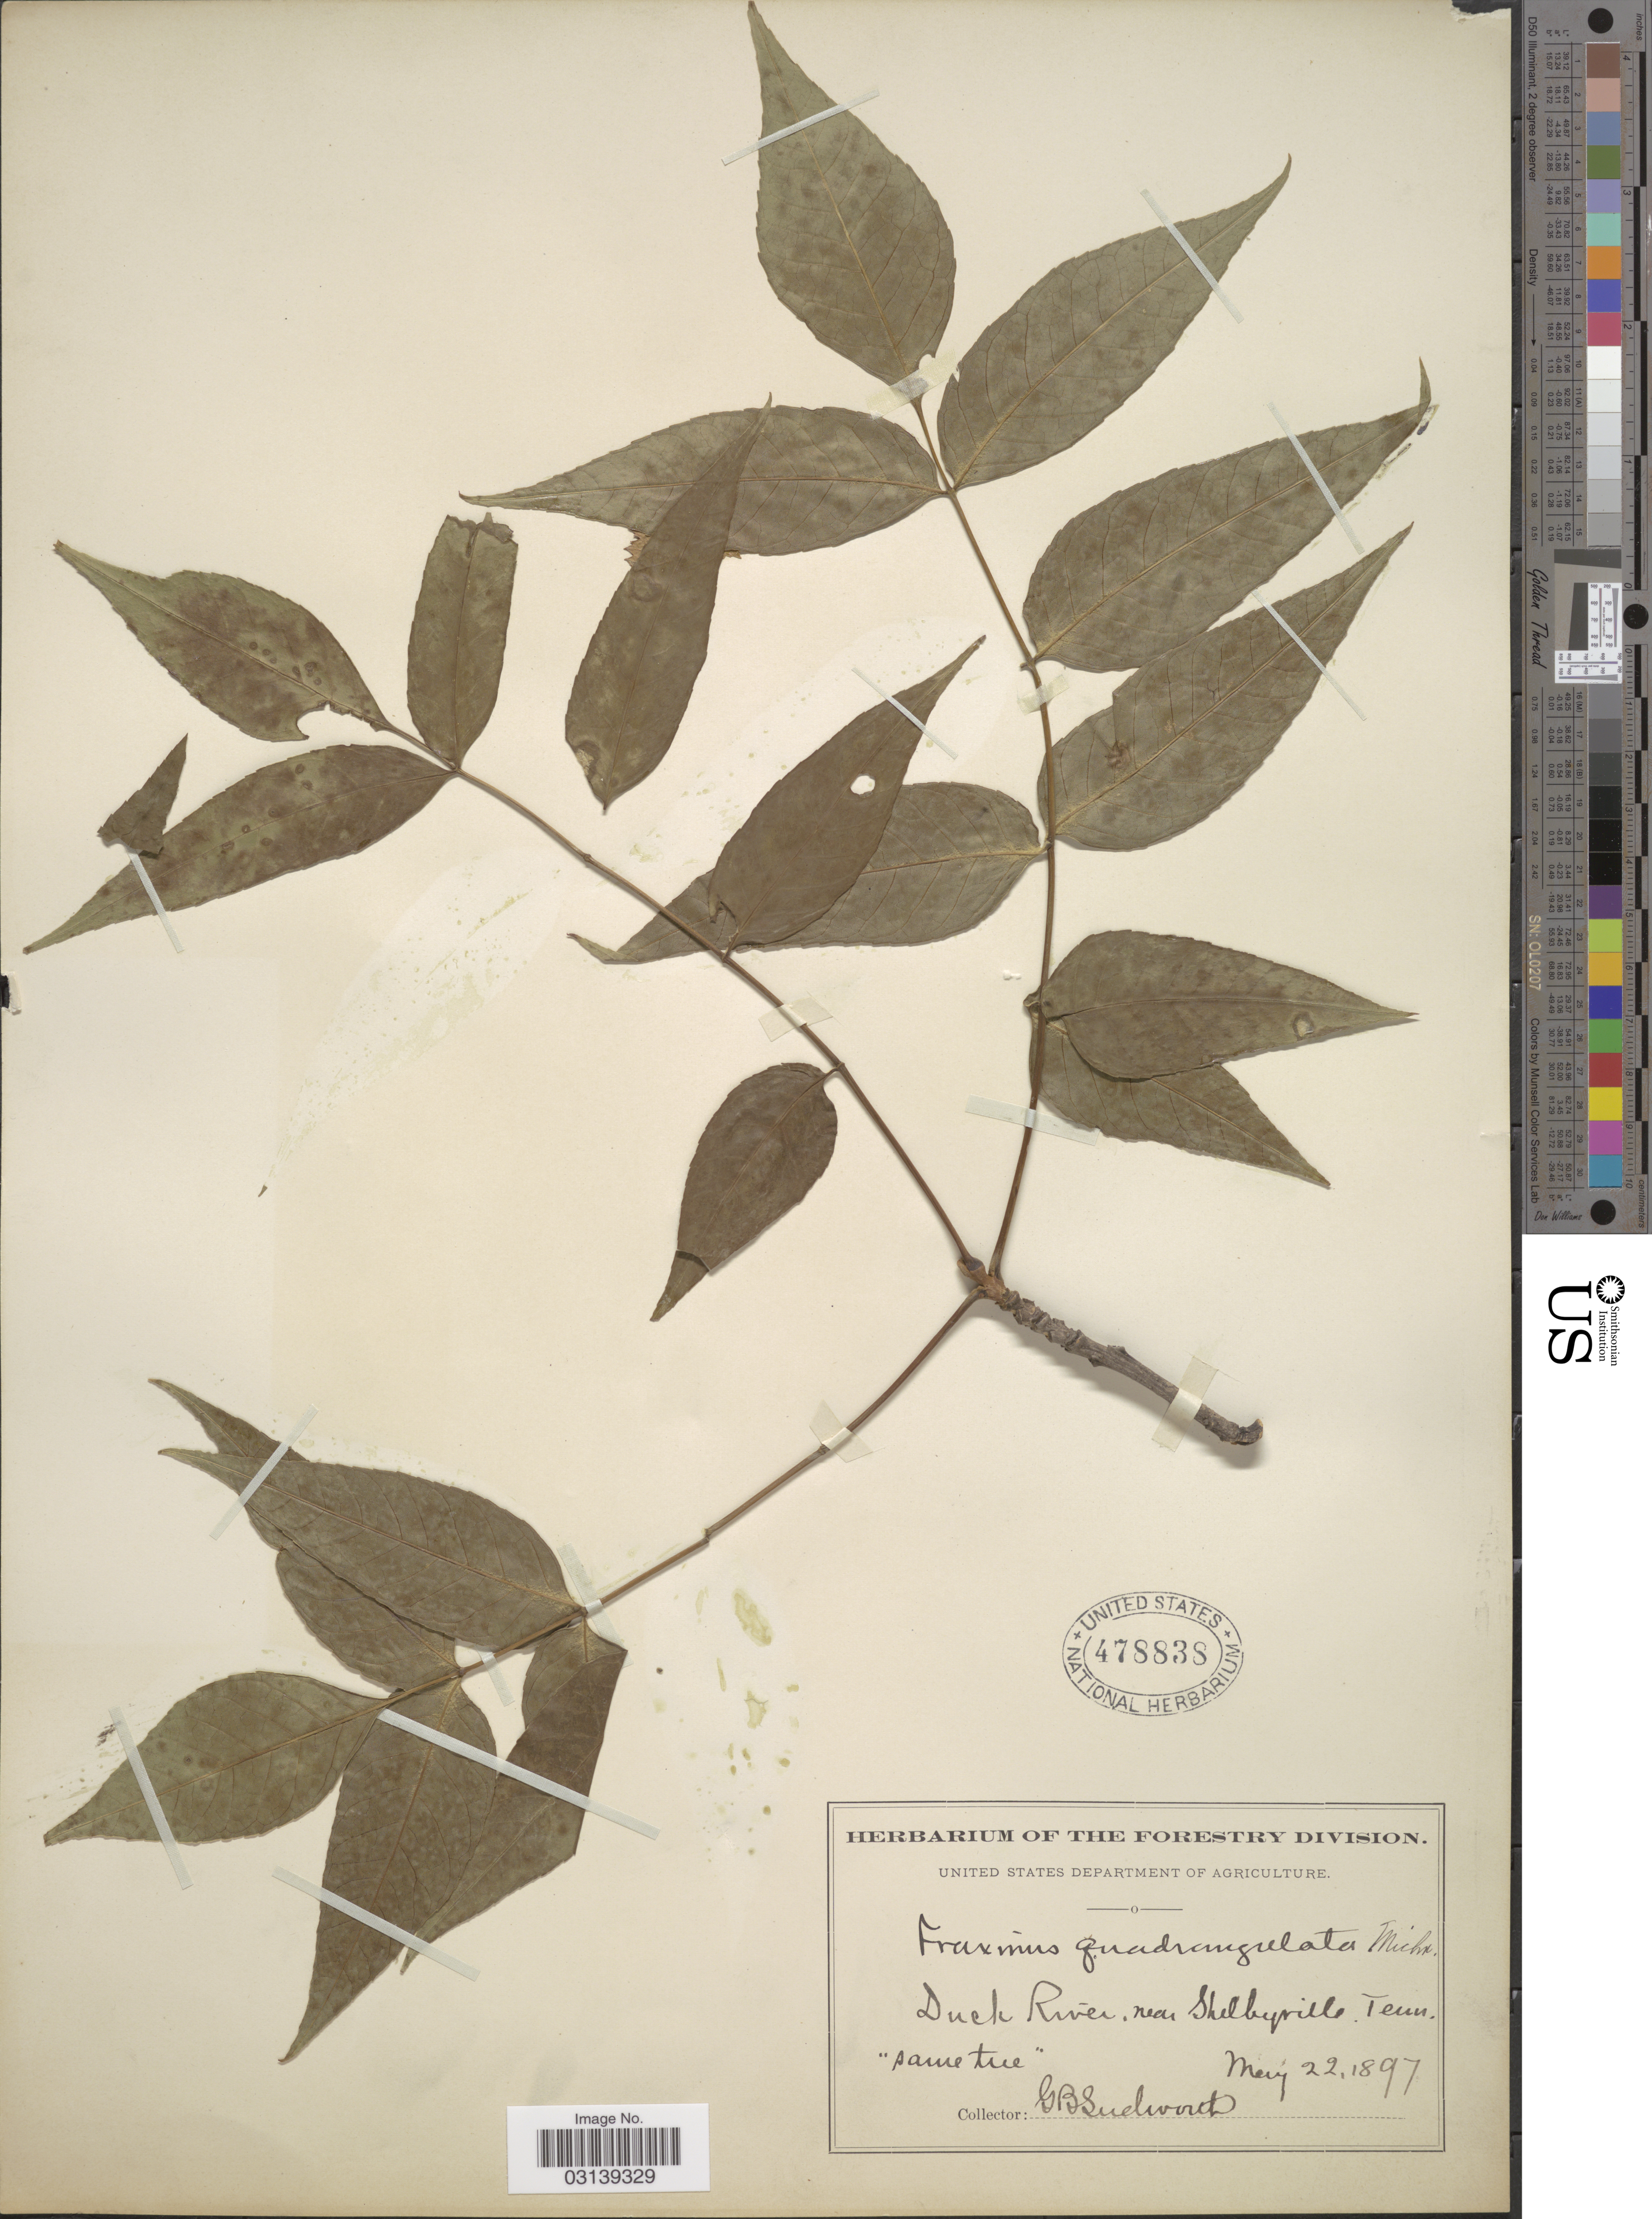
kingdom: Plantae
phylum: Tracheophyta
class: Magnoliopsida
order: Lamiales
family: Oleaceae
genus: Fraxinus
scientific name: Fraxinus quadrangulata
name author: Michx.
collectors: G. B. Sudworth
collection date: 1897-05-22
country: United States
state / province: Tennessee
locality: Duck River, near Shelbyville.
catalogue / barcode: US 478838